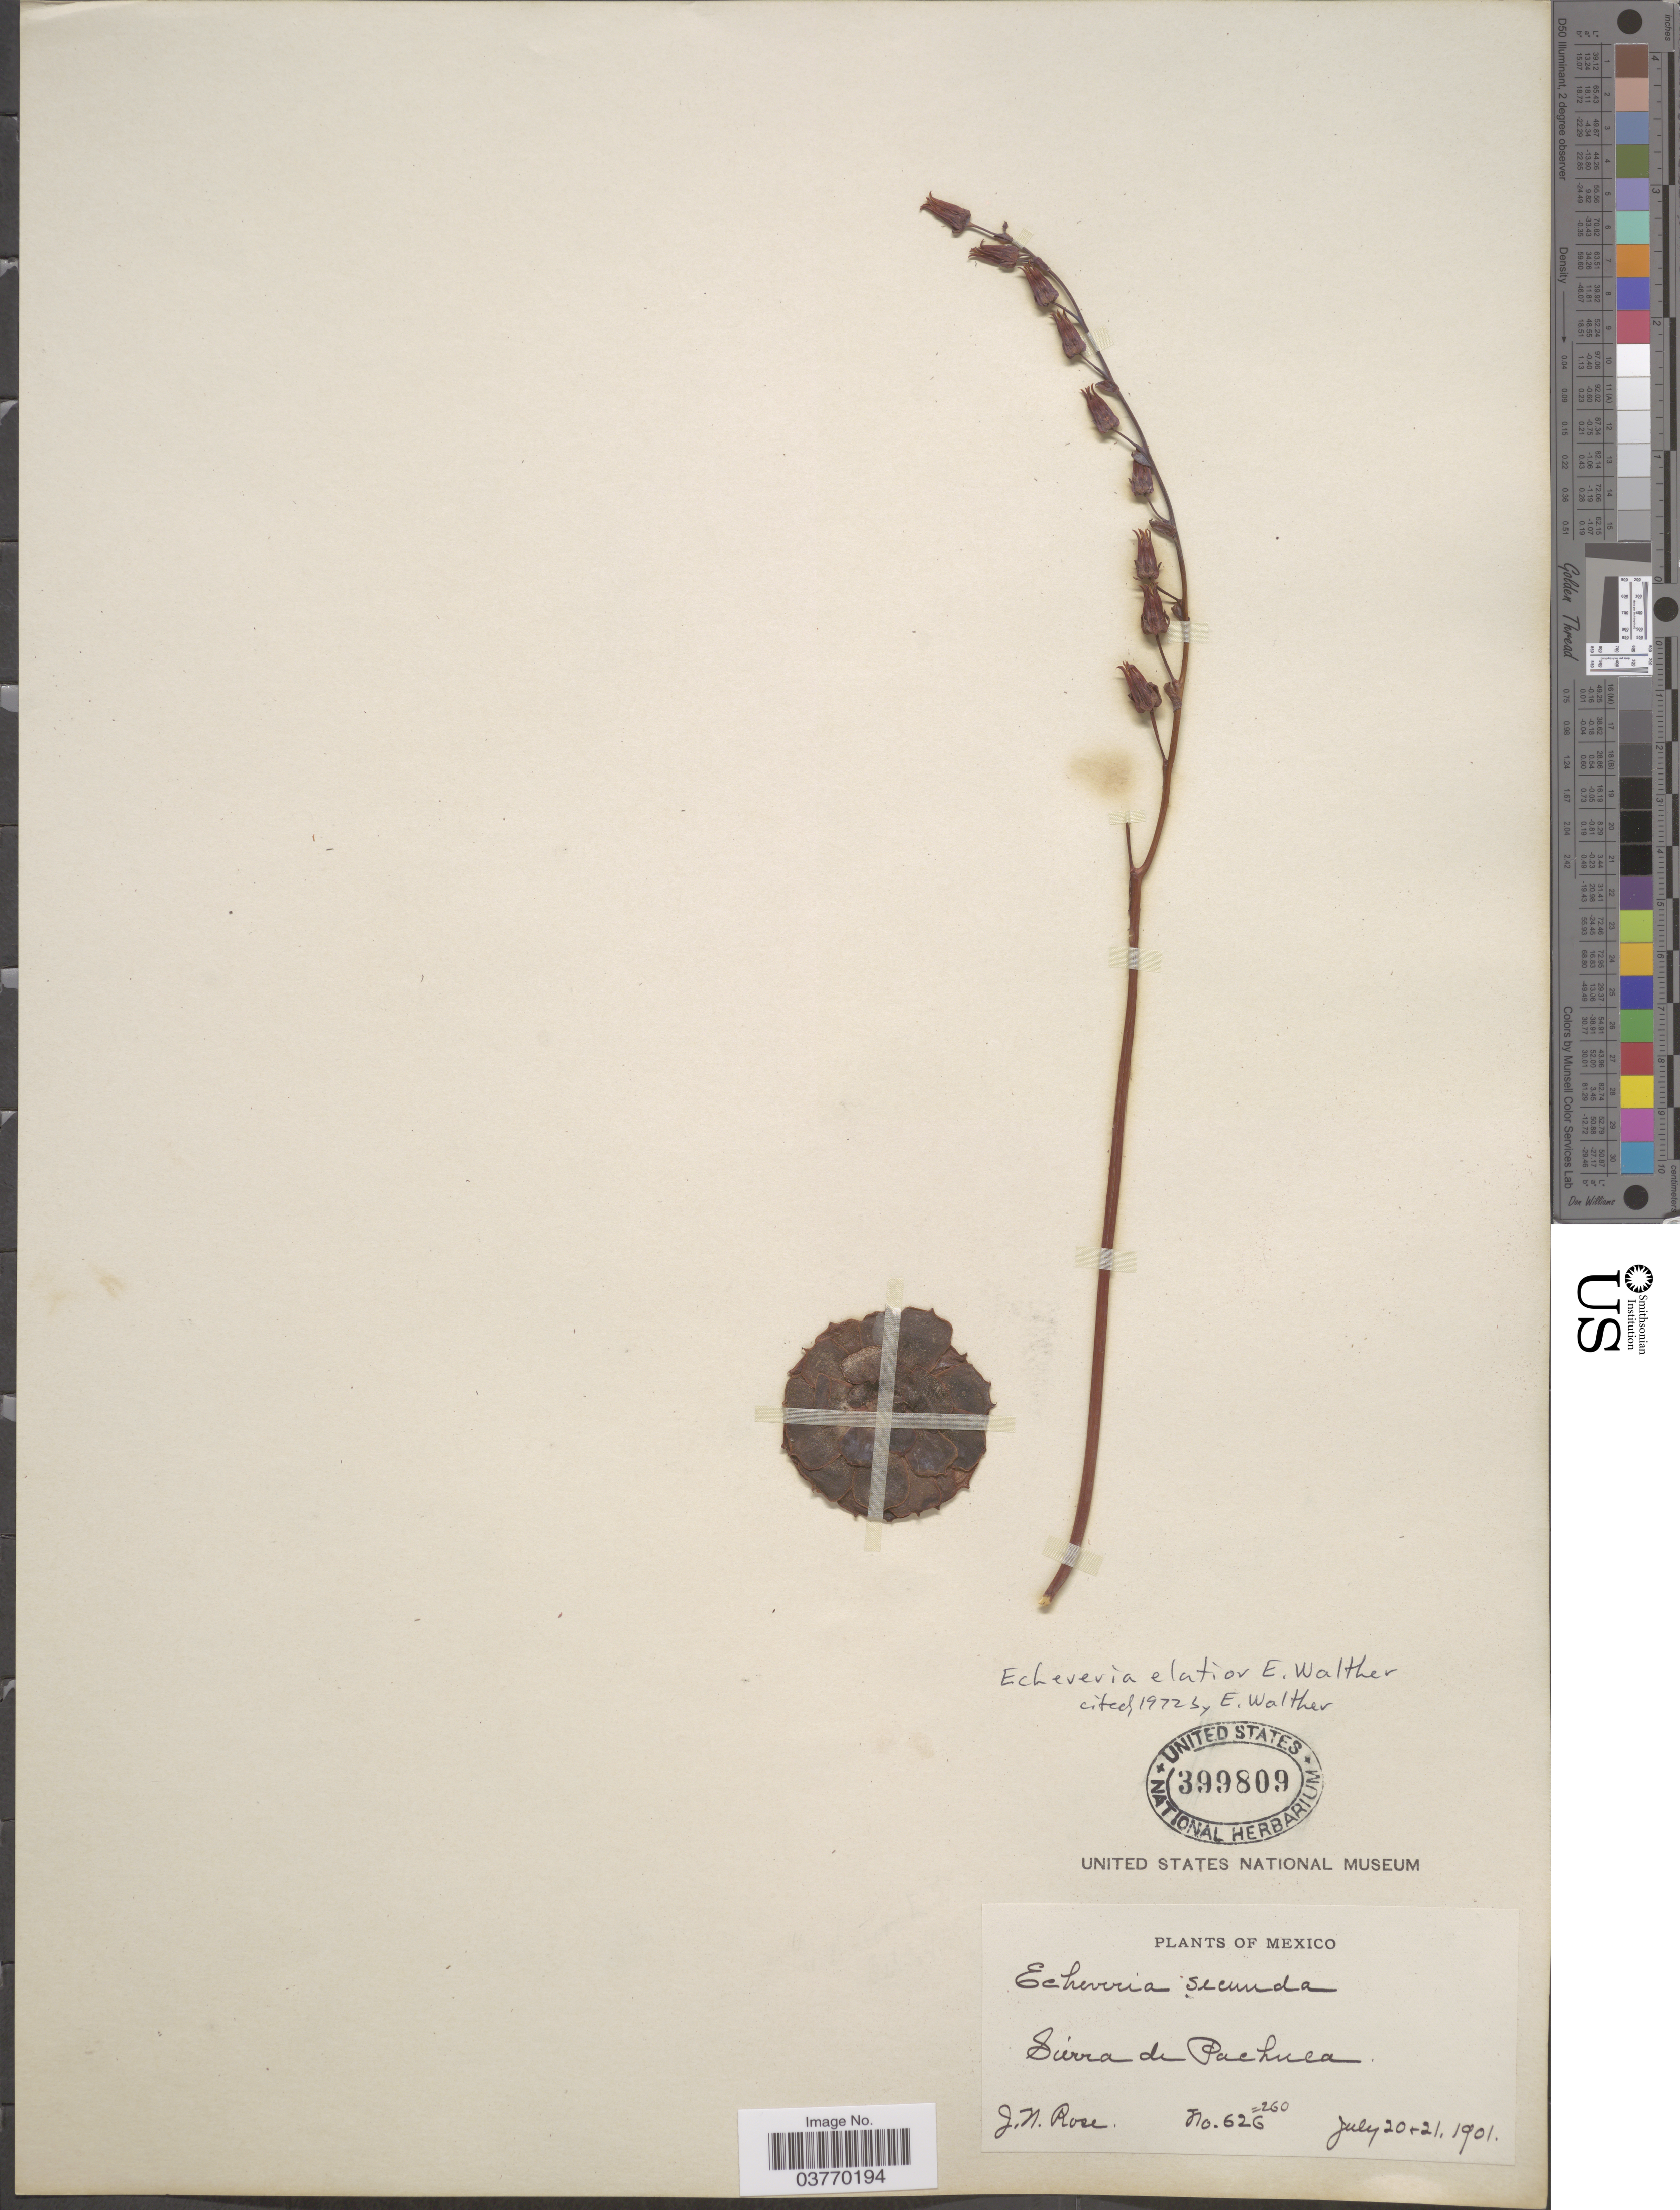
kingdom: Plantae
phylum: Tracheophyta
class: Magnoliopsida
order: Saxifragales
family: Crassulaceae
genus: Echeveria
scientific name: Echeveria elatior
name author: E. Walther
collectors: J. N. Rose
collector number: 626=260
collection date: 1901-07-20/1901-07-21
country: Mexico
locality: Sierra de Pachuca.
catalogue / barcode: US 399809